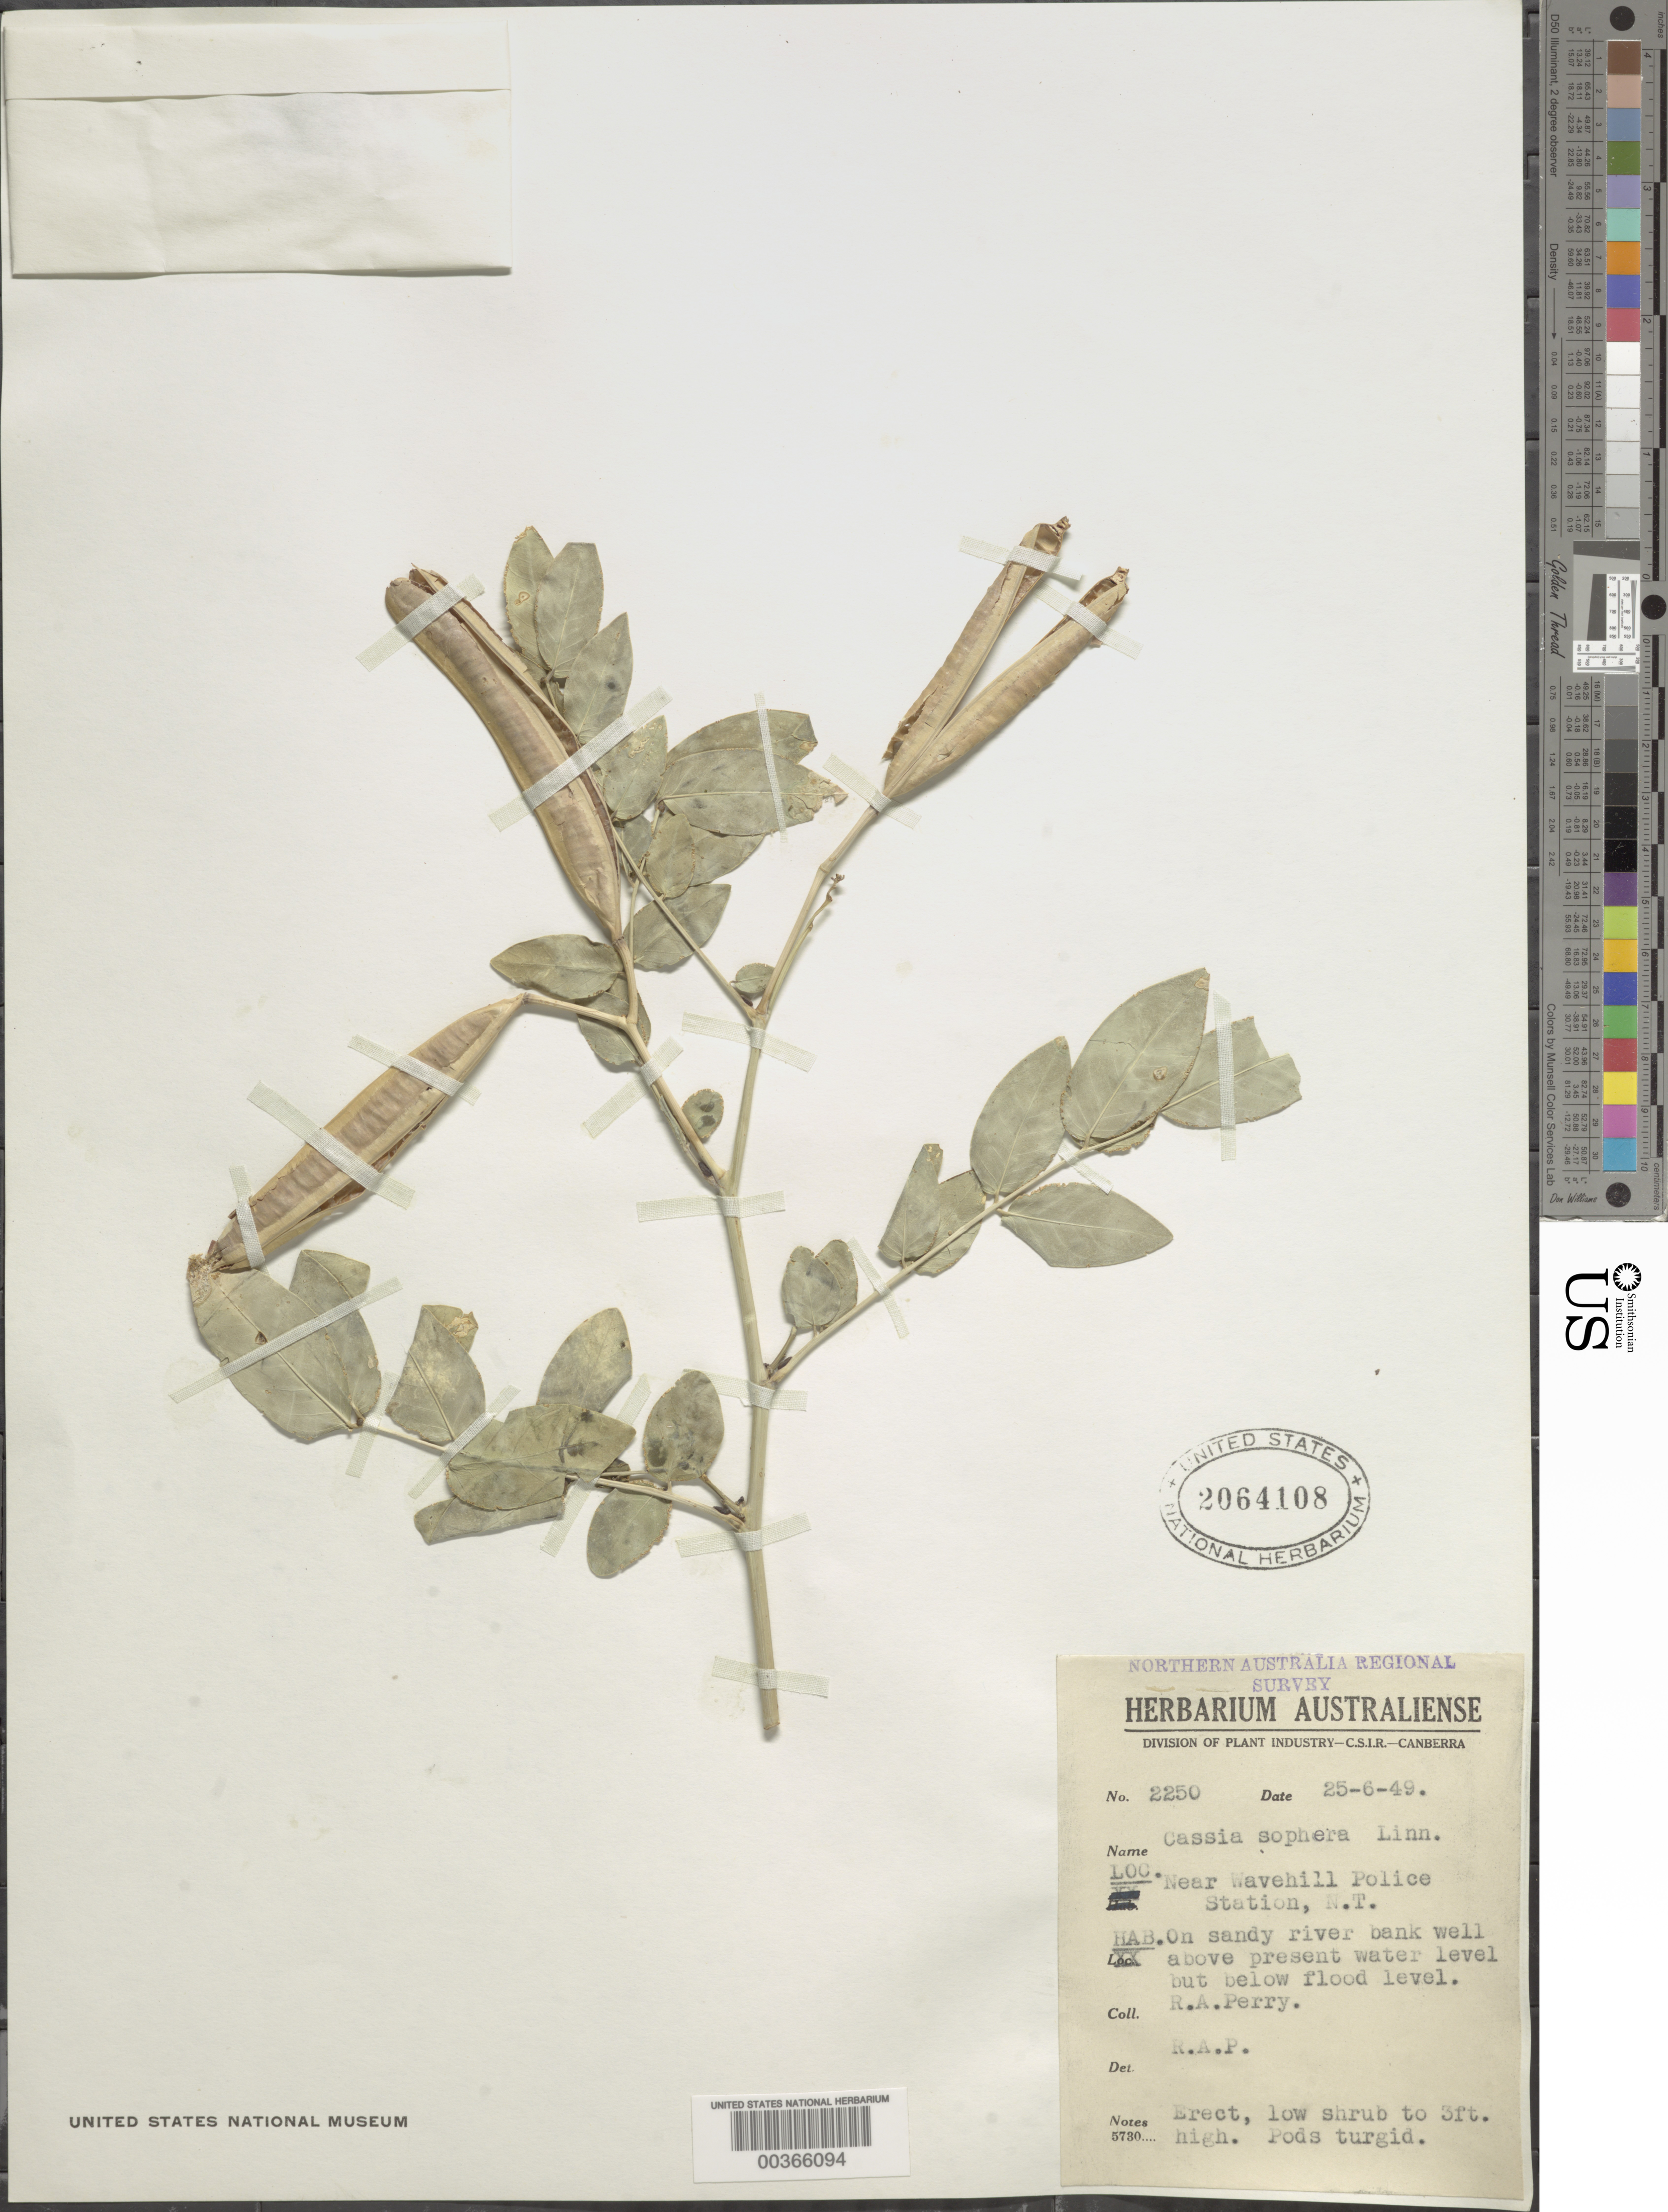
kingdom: Plantae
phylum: Tracheophyta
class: Magnoliopsida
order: Fabales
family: Fabaceae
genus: Senna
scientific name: Senna planitiicola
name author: (Domin) Randell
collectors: Perry, R. A.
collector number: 2250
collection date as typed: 25 Jun 1949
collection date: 1949-06-25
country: Australia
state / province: Northern Territory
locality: Near wavehill police station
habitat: On sandy river bank weel above present water level but below flood level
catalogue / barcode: US 2064108